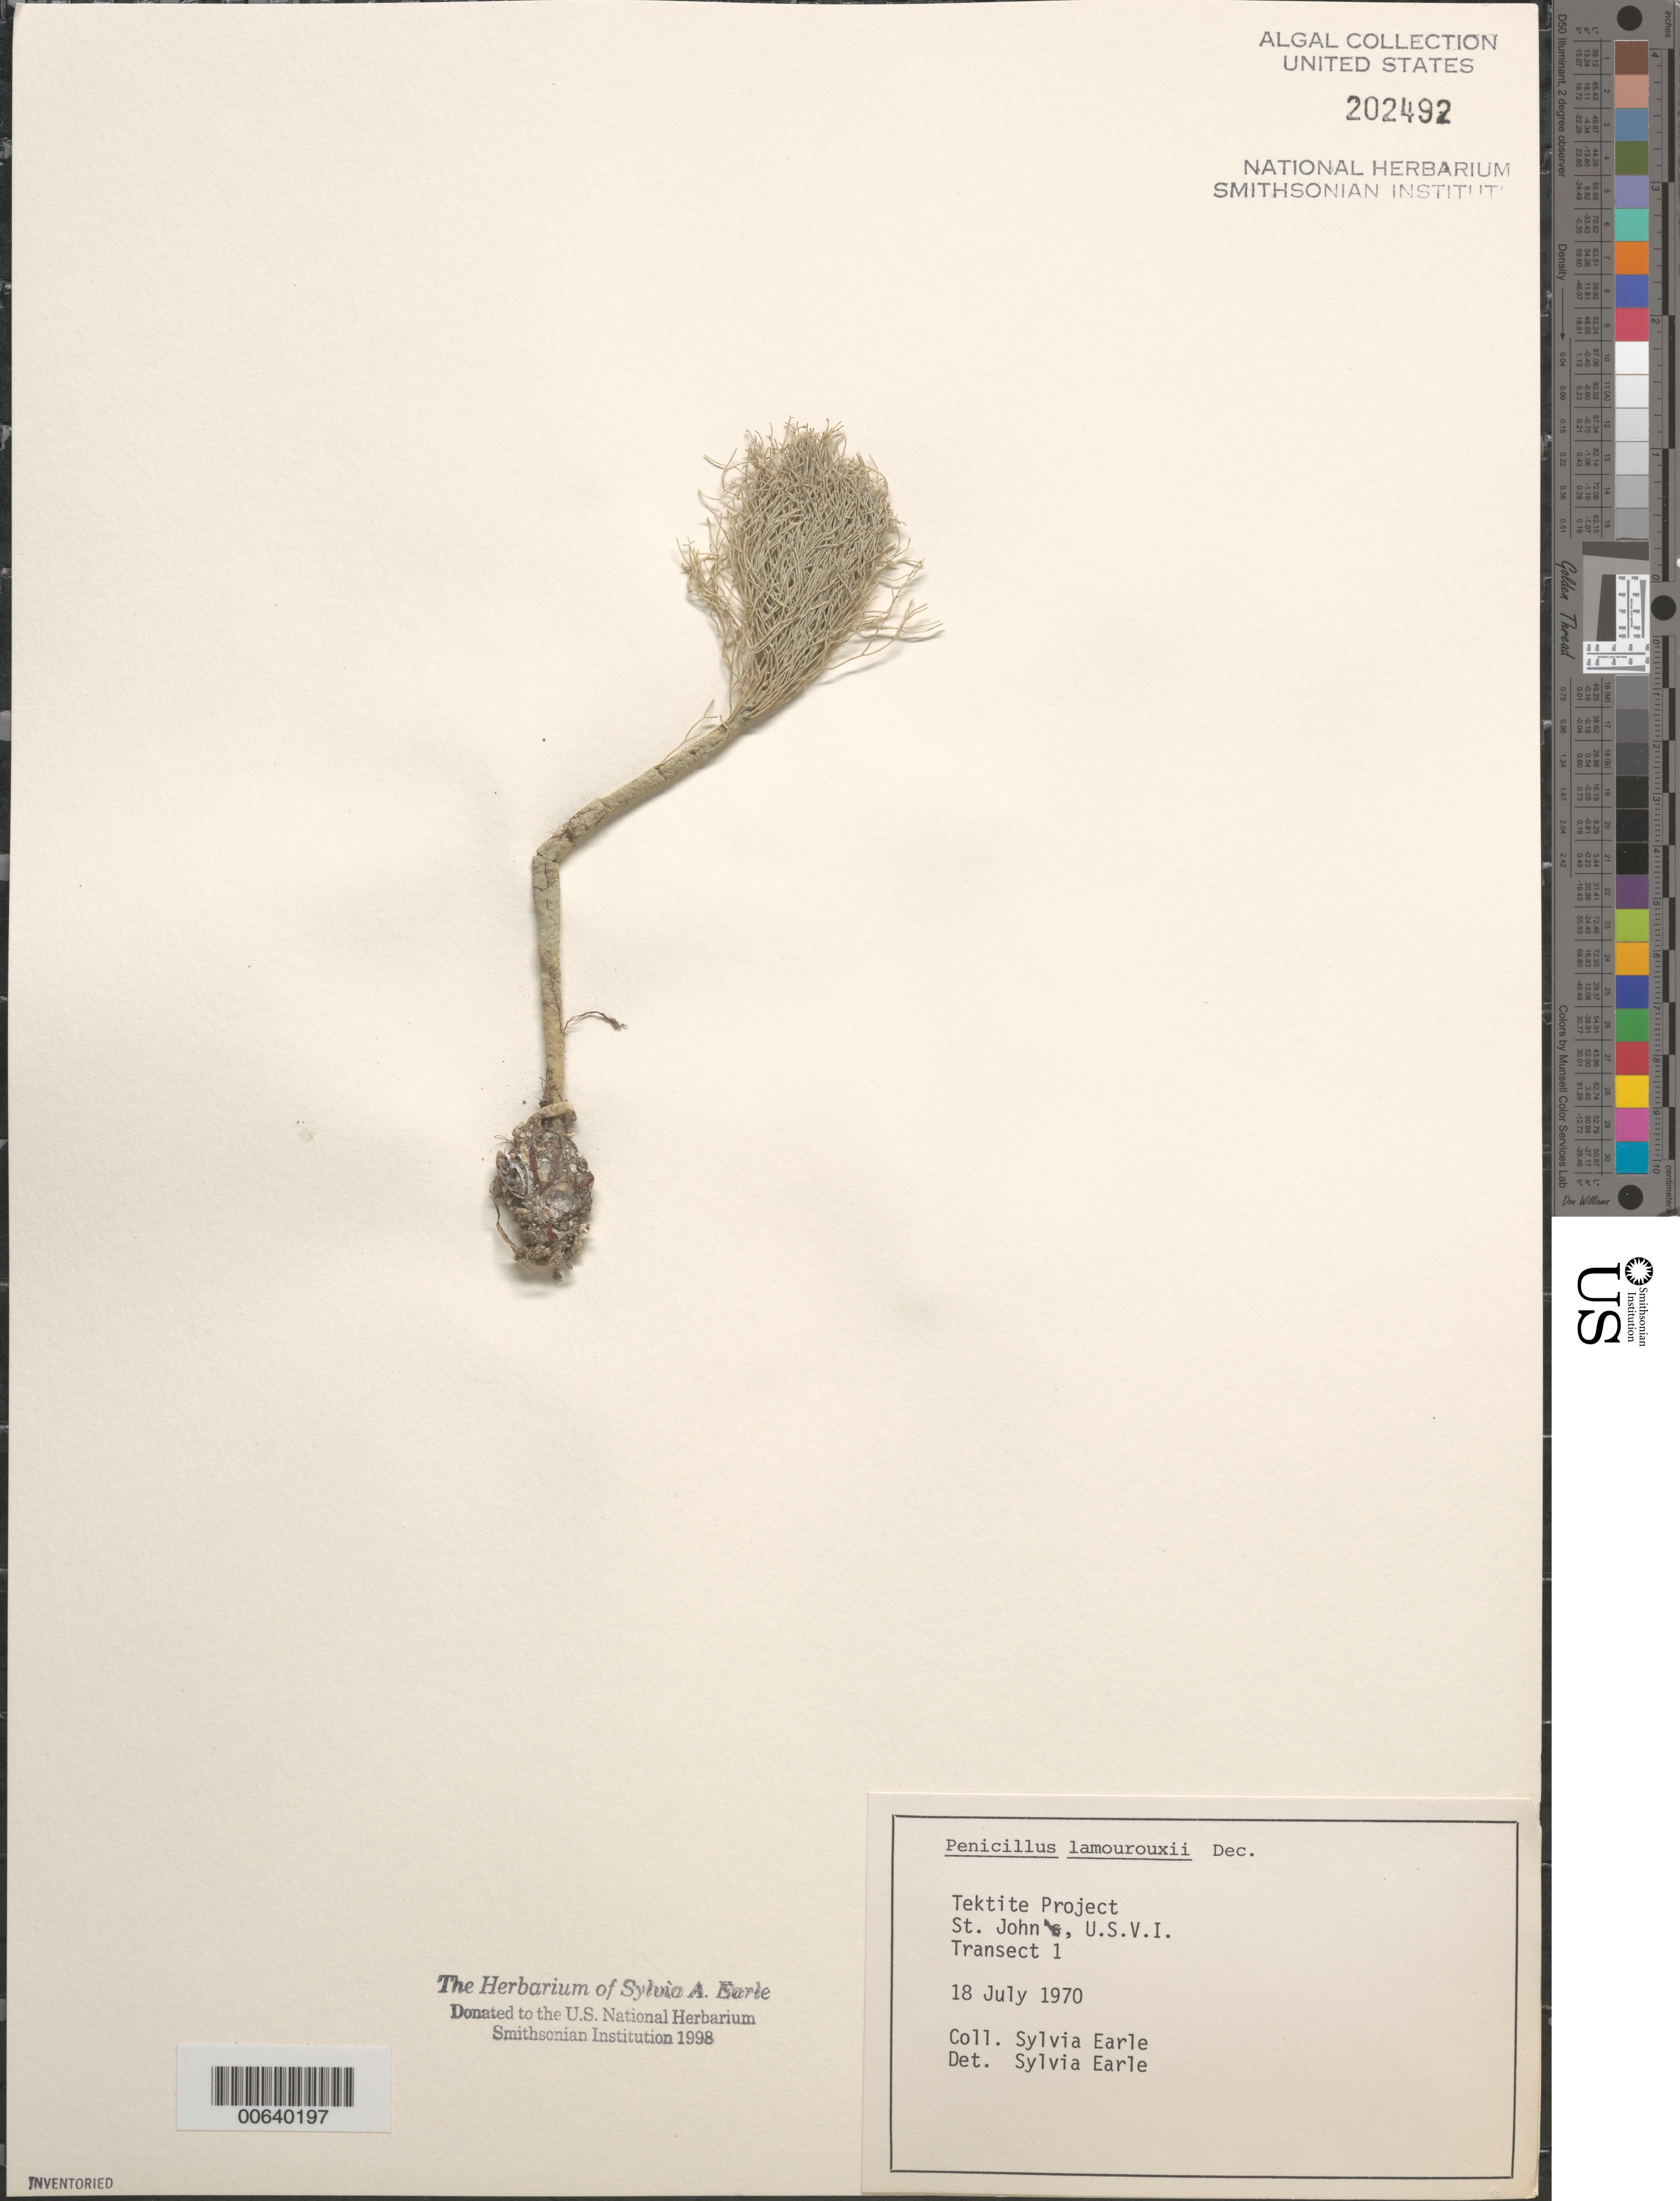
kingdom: Plantae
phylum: Chlorophyta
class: Ulvophyceae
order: Bryopsidales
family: Udoteaceae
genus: Penicillus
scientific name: Penicillus lamourouxii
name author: Decne.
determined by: Earle, S. A.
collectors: S. A. Earle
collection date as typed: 18 Jul 1970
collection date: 1970-07-18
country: U.S. Virgin Islands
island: St. John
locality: Tektite Project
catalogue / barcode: US 202492